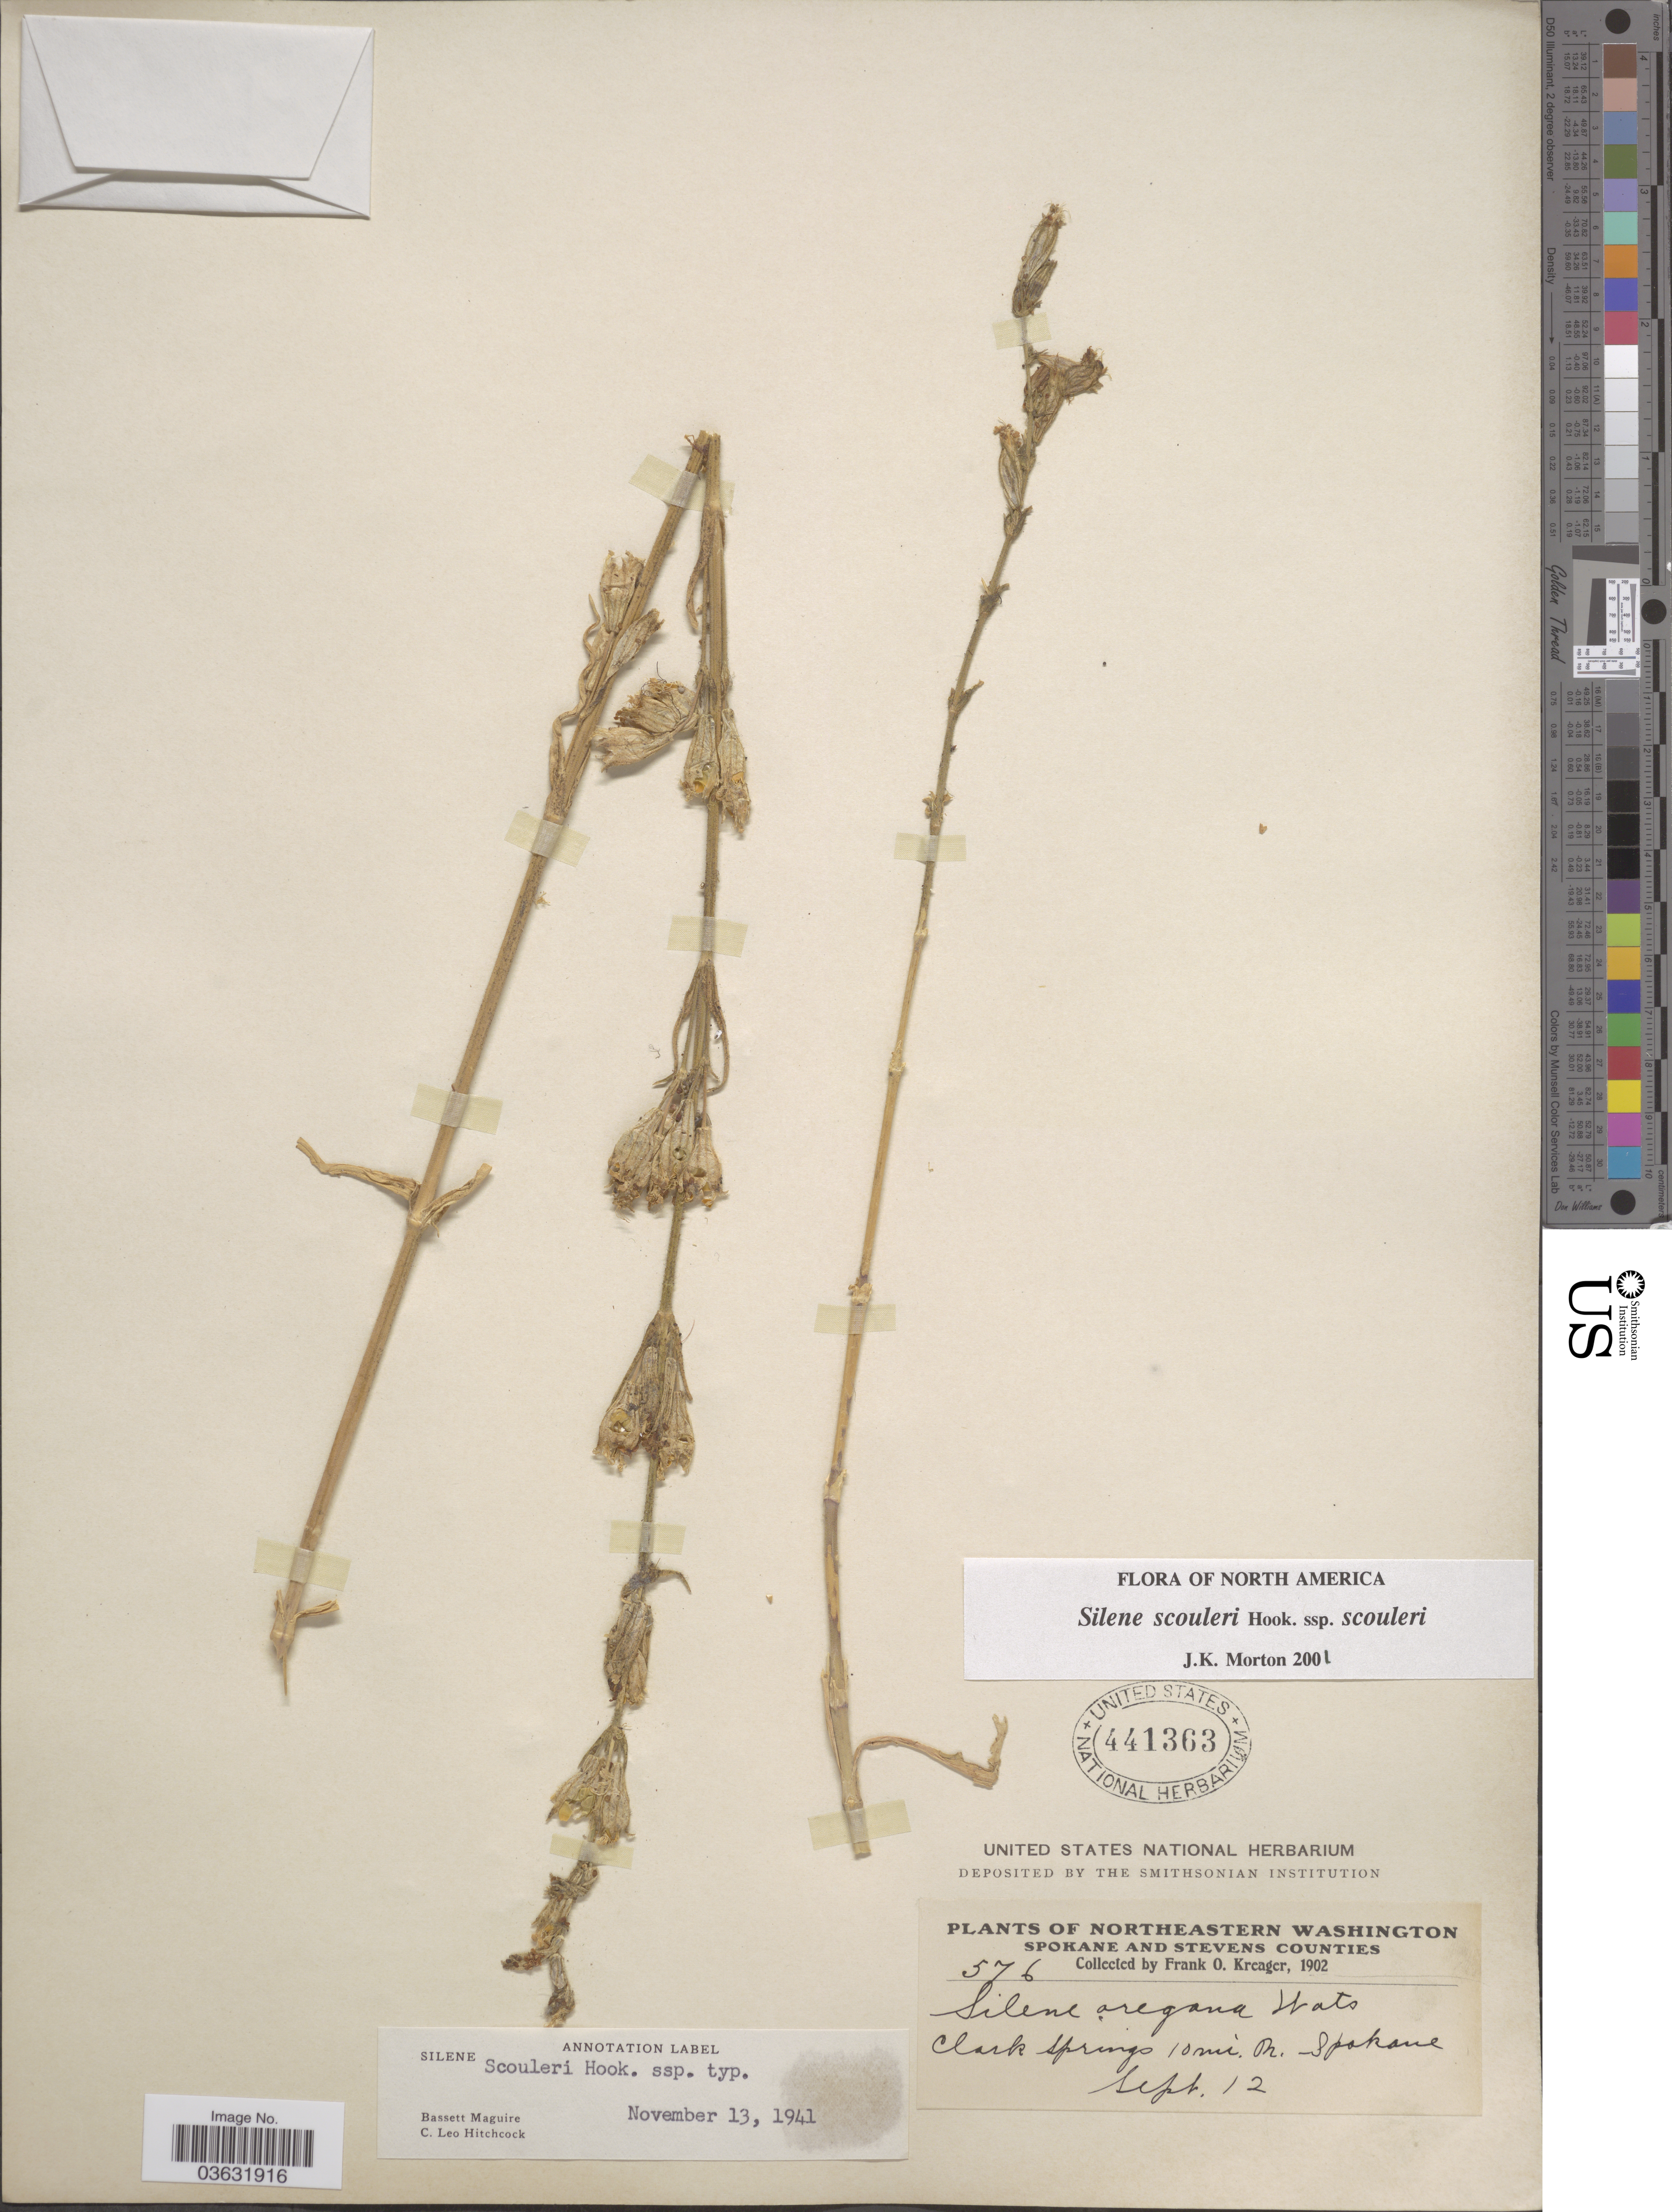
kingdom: Plantae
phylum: Tracheophyta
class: Magnoliopsida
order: Caryophyllales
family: Caryophyllaceae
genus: Silene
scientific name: Silene scouleri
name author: Hook.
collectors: F. Kreager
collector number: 576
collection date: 1902-09-12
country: United States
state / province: Washington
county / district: Spokane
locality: Northeastern Washington. Clark Springs 10 mi. N. Spokane.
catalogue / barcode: US 441363